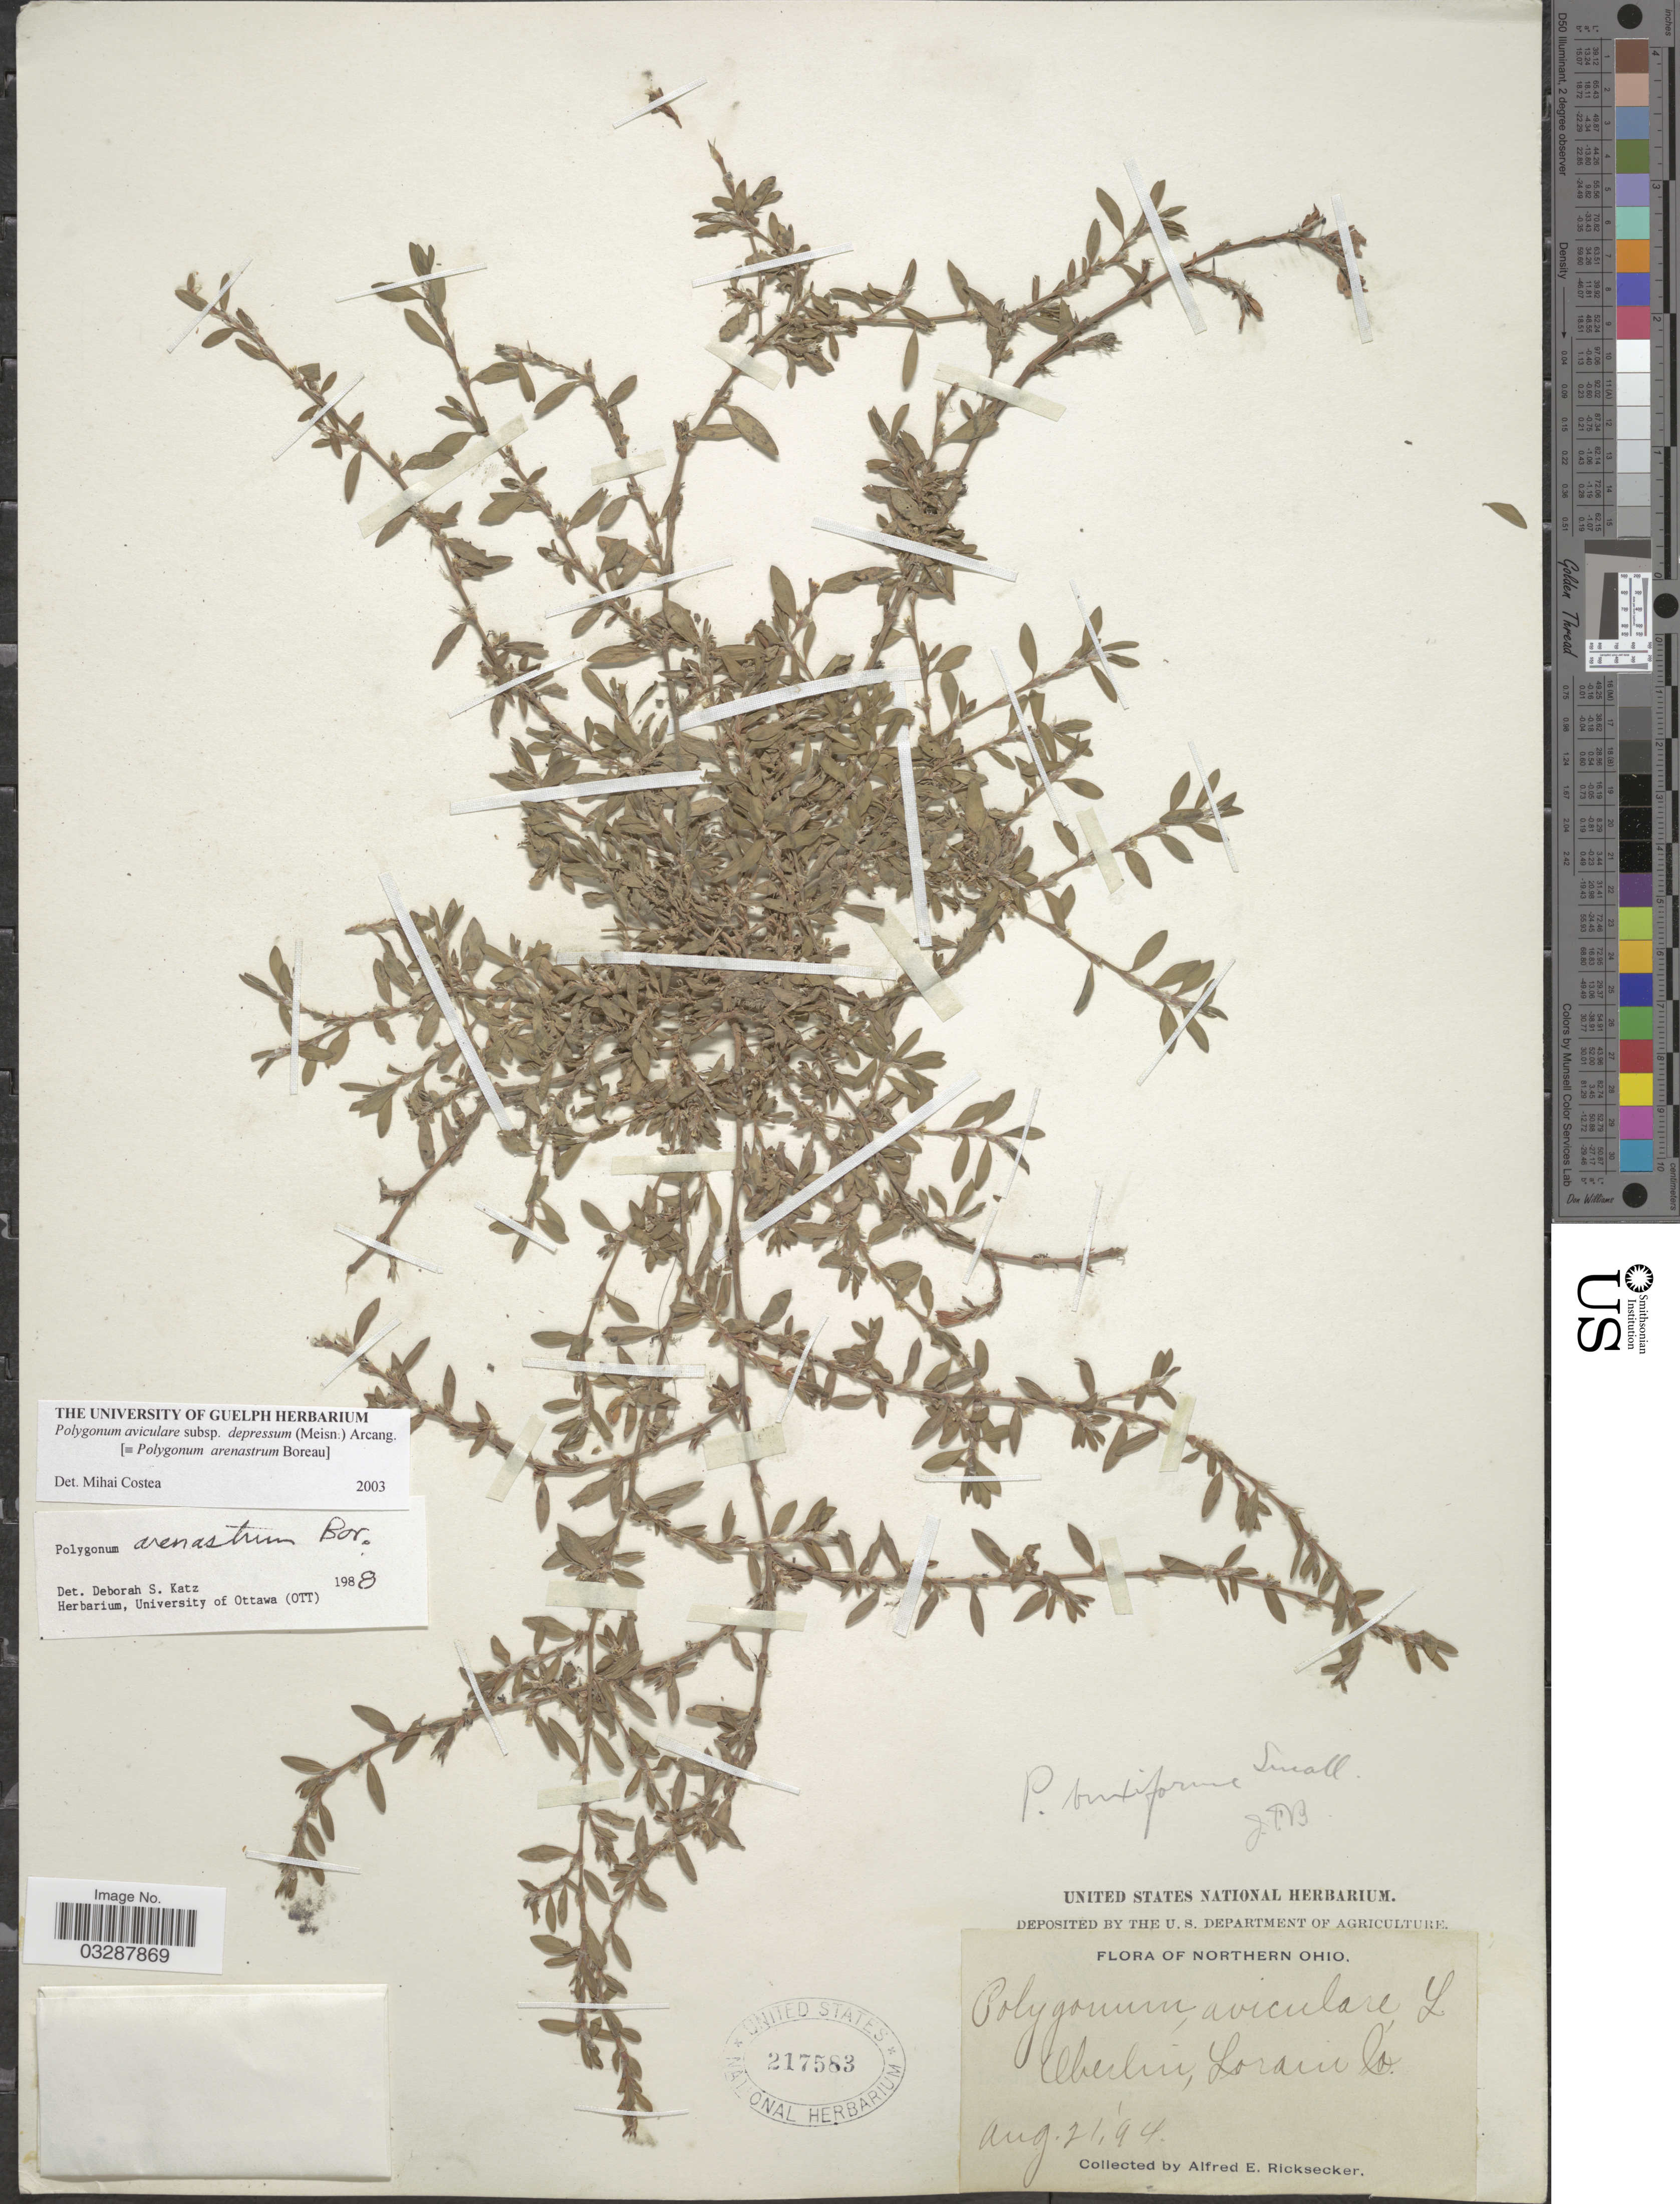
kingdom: Plantae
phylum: Tracheophyta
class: Magnoliopsida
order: Caryophyllales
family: Polygonaceae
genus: Polygonum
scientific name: Polygonum aviculare subsp. depressum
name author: (Meisn.) Arcang.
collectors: A. E. Ricksecker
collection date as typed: Transcribed d/m/y: 20/8/94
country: United States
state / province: Ohio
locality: Northern Ohio, Aberlin, Lorain Co.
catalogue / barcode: US 217583